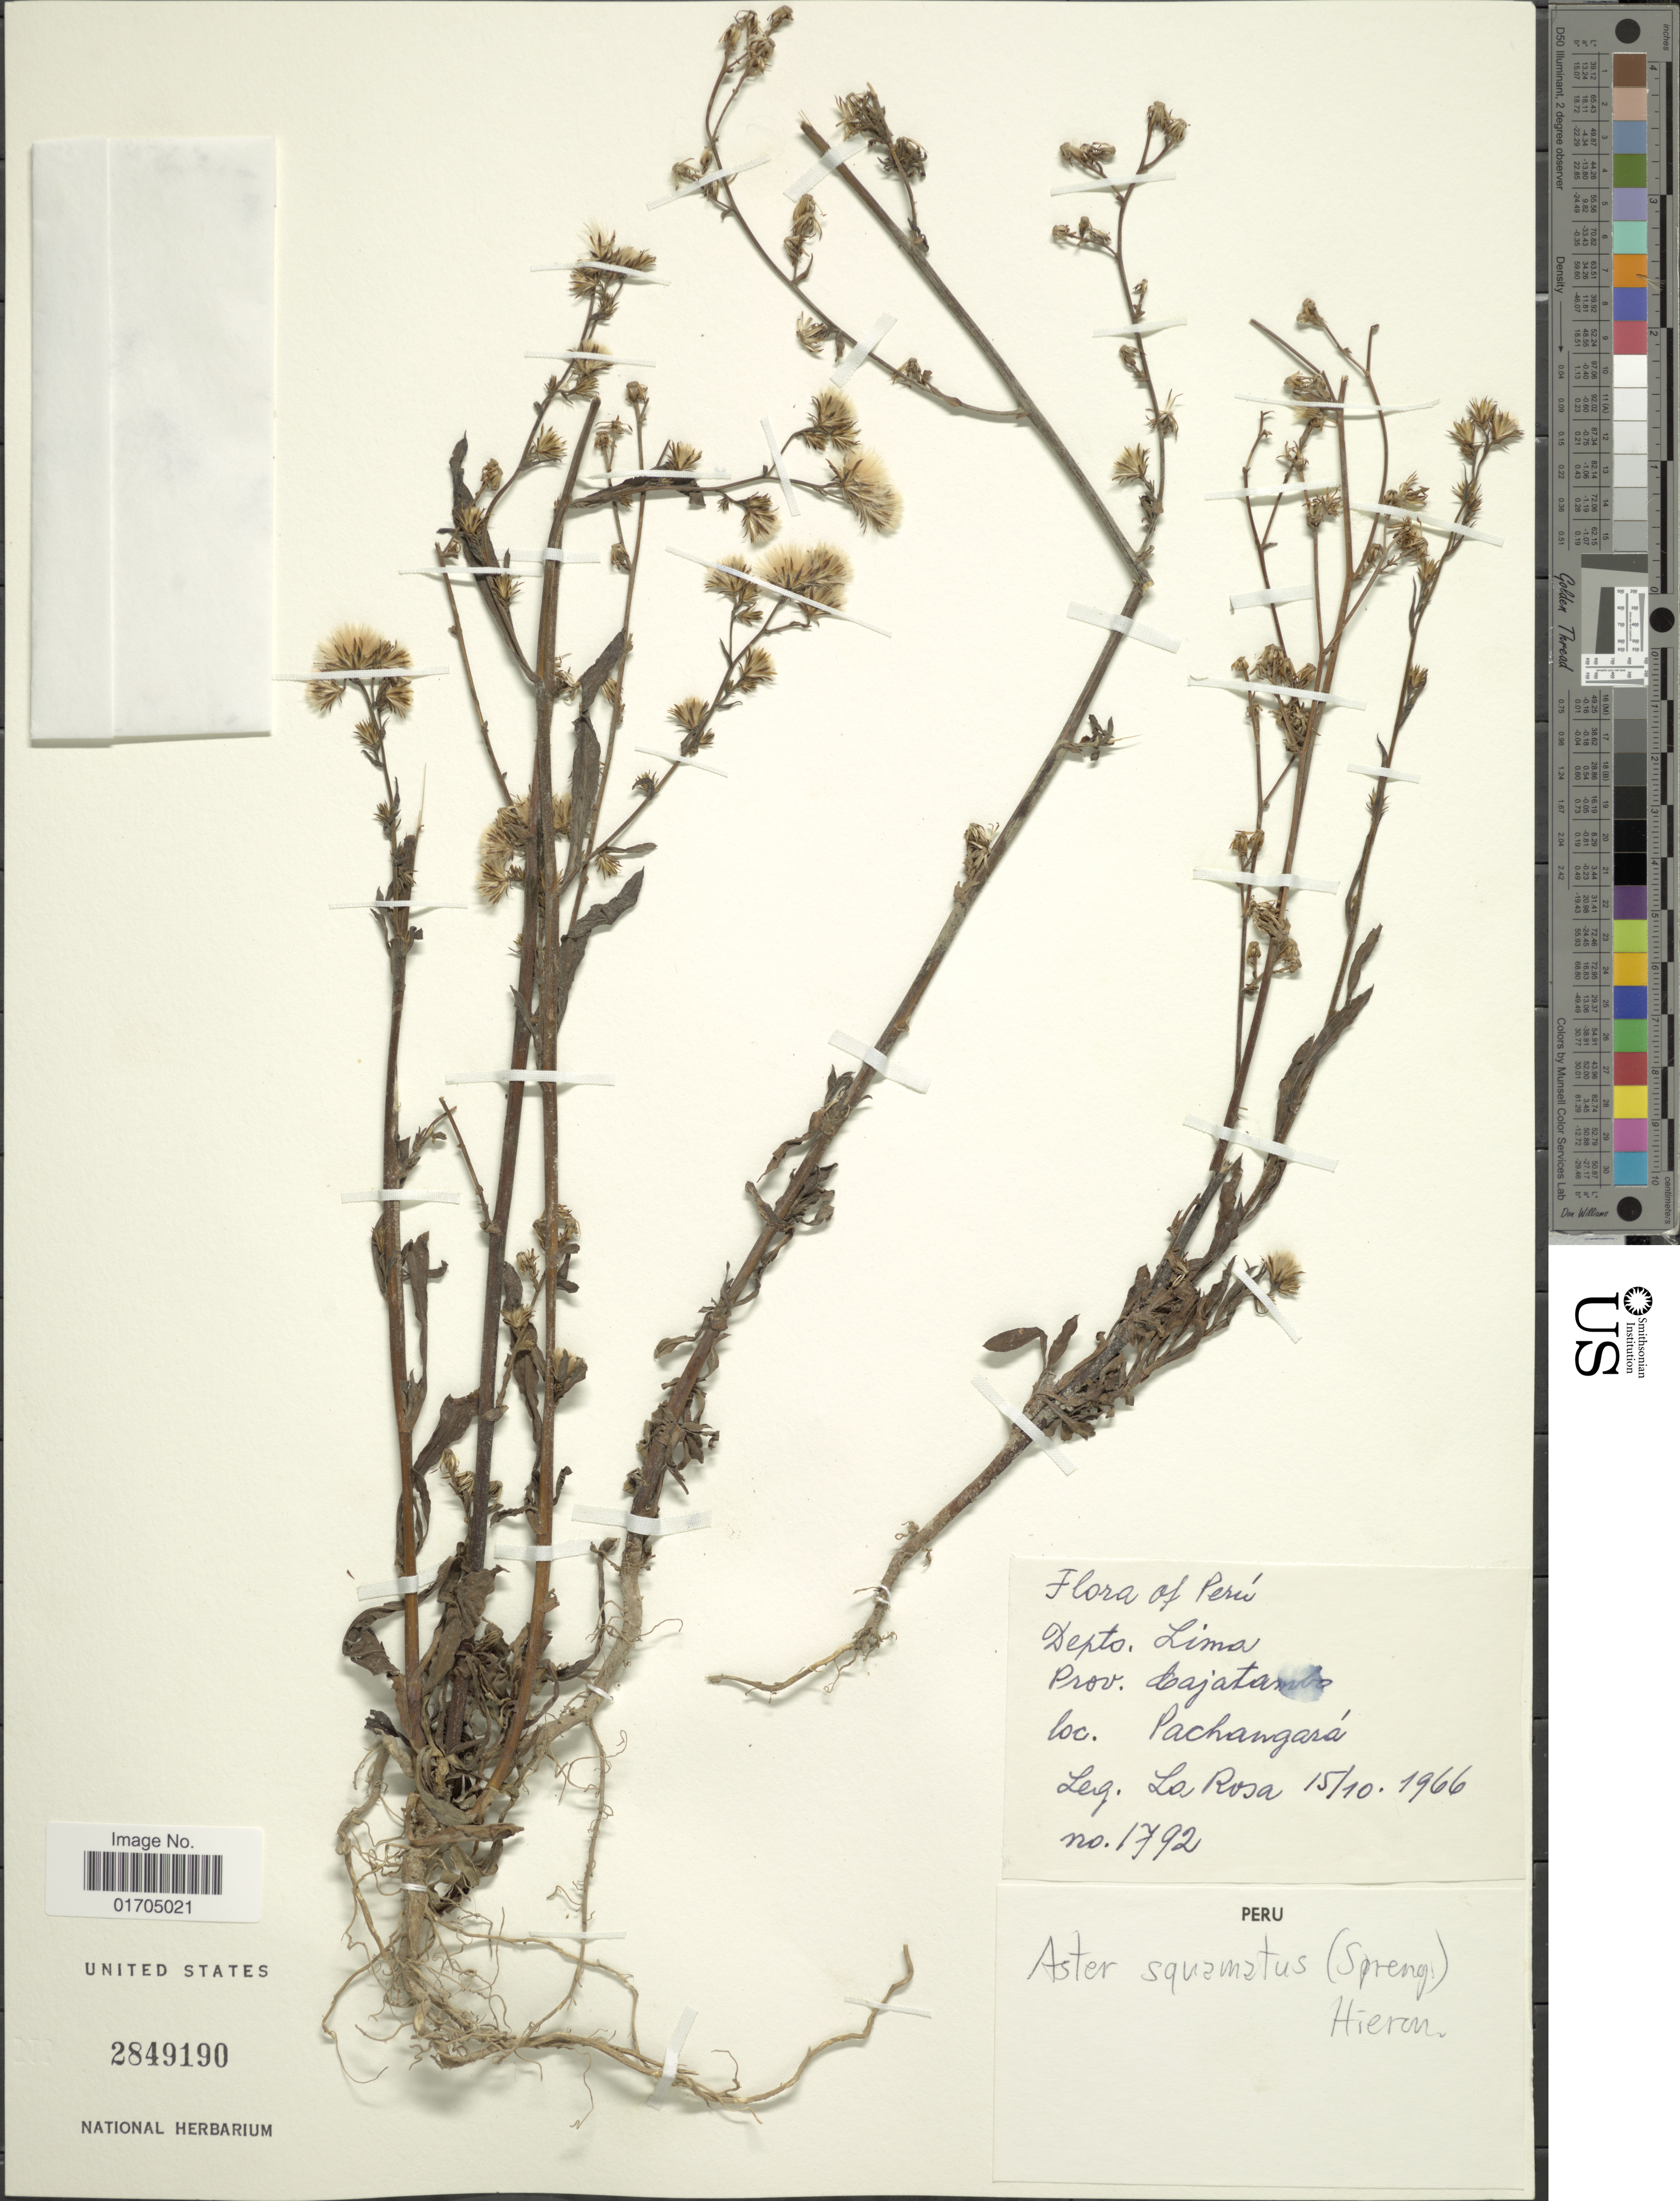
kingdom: Plantae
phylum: Tracheophyta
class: Magnoliopsida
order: Asterales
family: Asteraceae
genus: Symphyotrichum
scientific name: Symphyotrichum squamatum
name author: (Spreng.) G.L. Nesom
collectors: -. La Rosa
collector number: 1792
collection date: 1966-10-15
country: Peru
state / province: Lima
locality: Prov. Cajatambo, Pachangará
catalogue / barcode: US 2849190